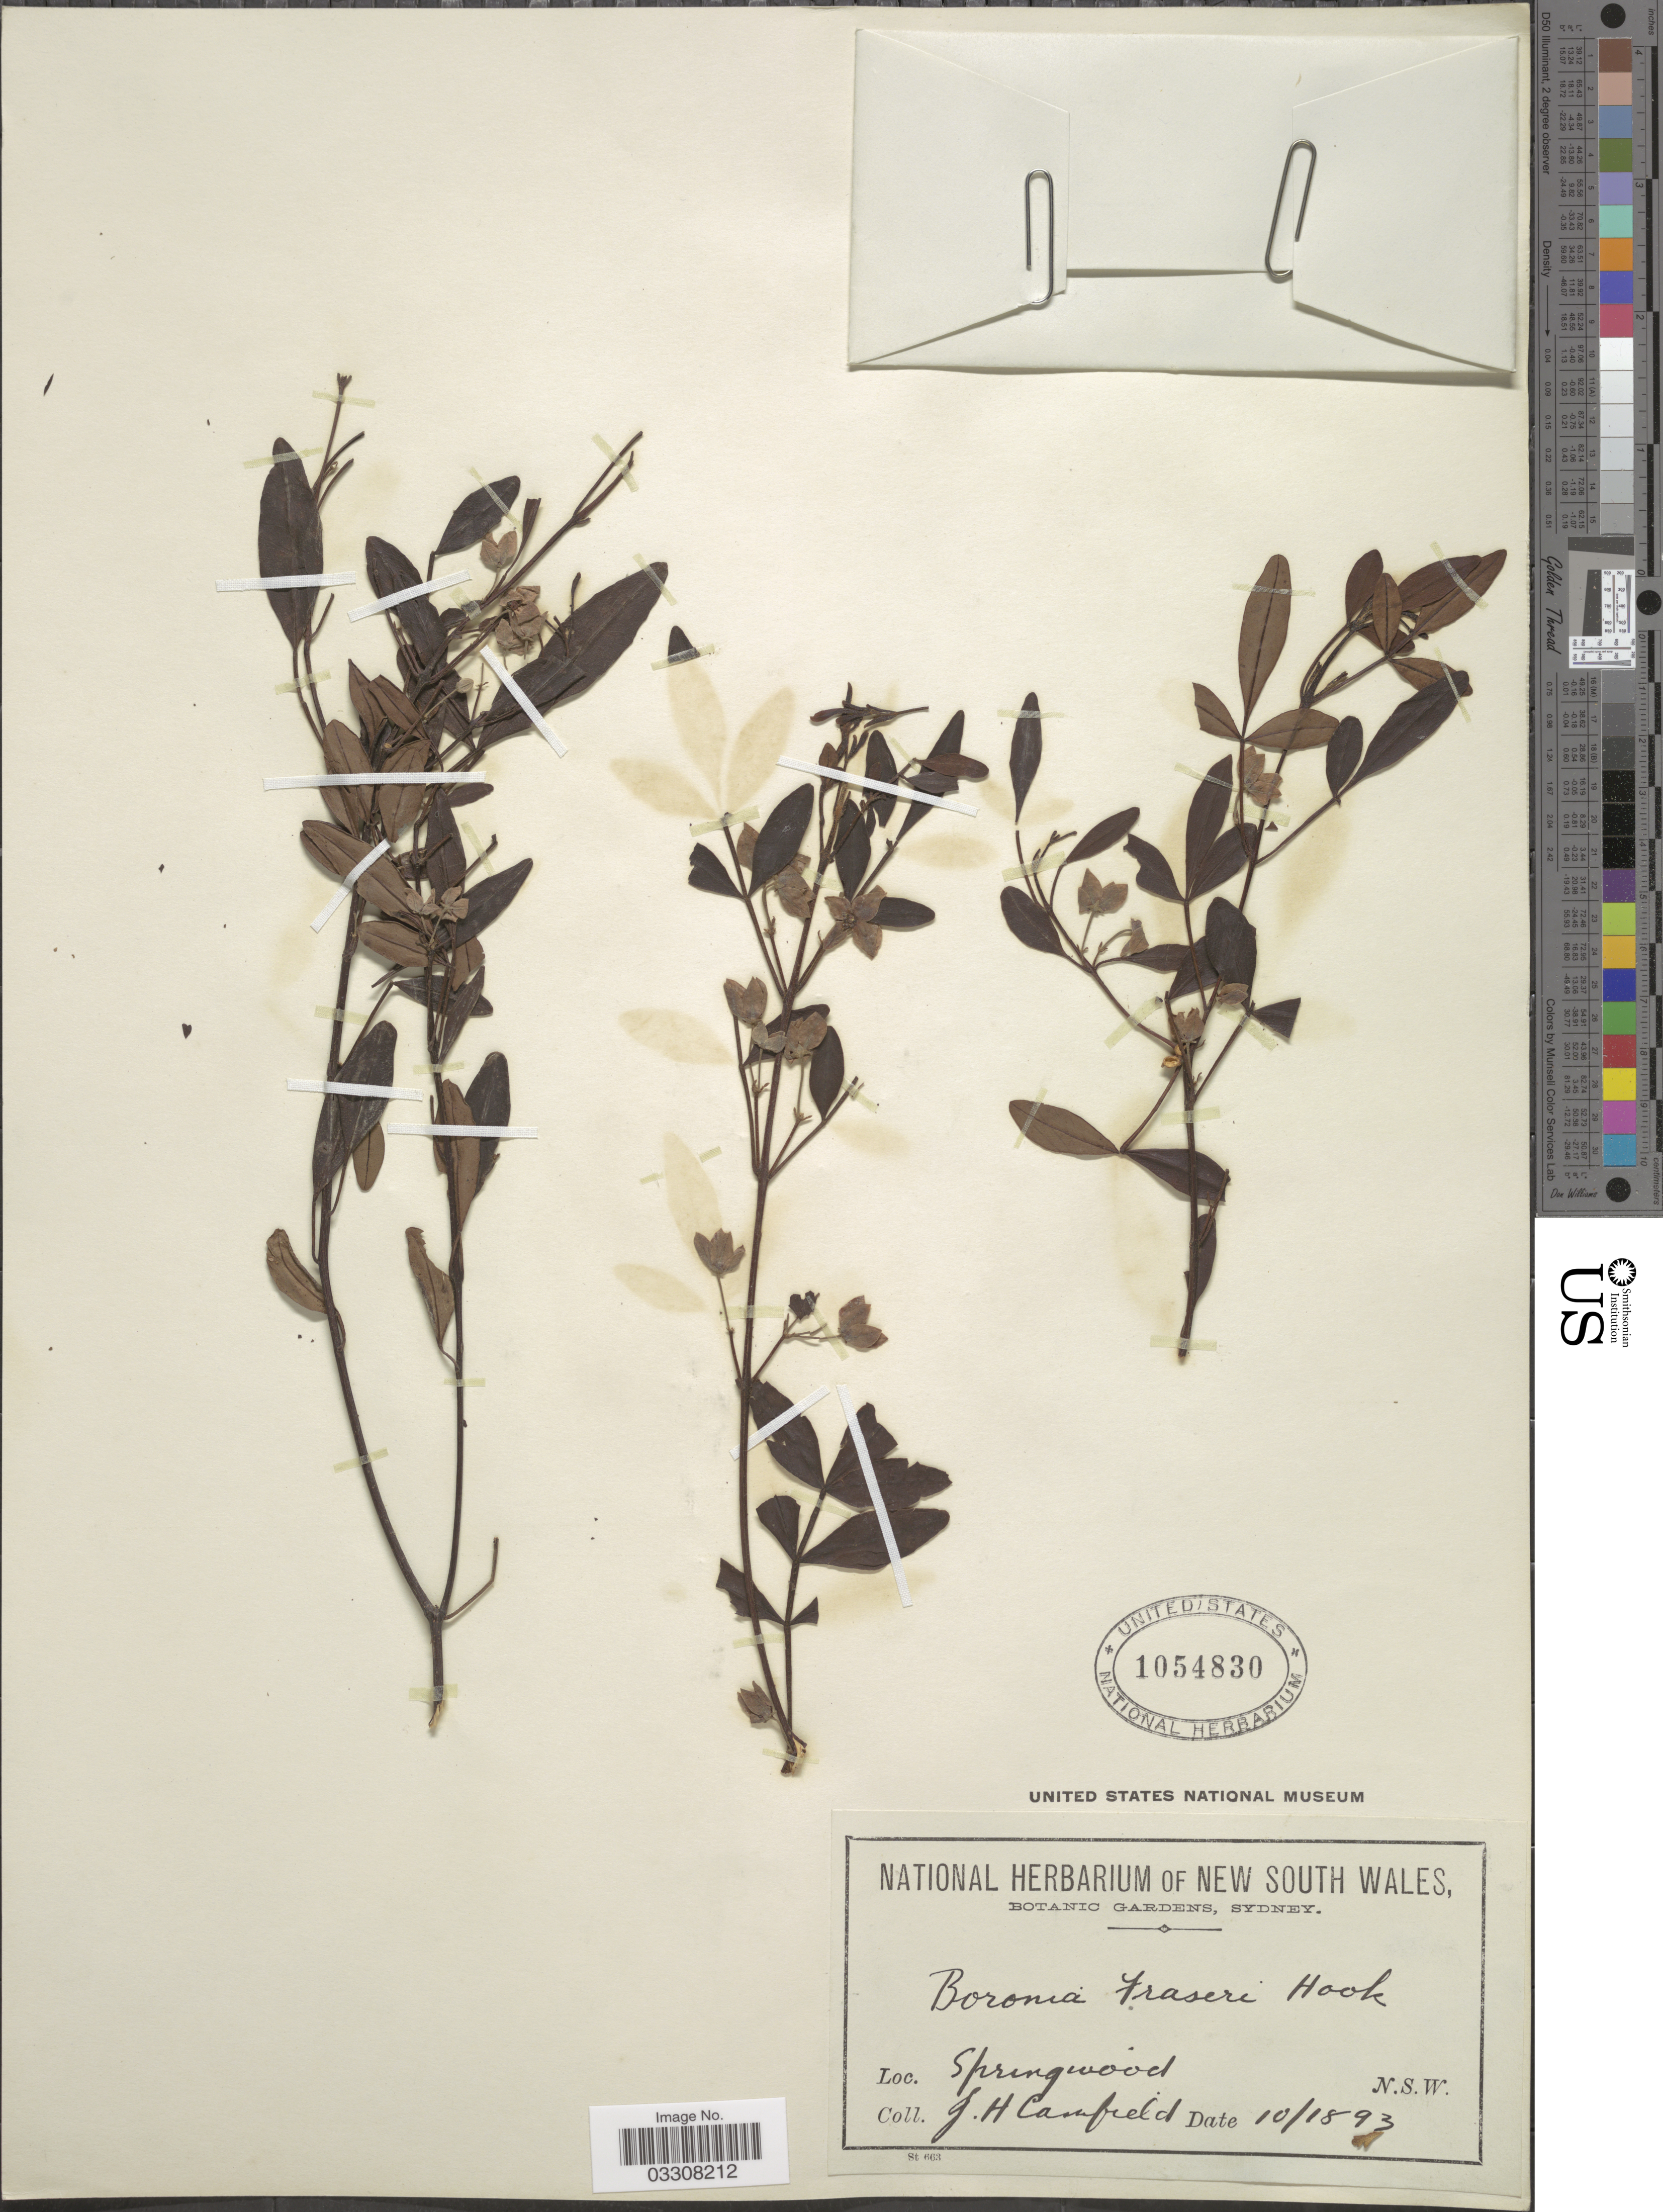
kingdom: Plantae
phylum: Tracheophyta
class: Magnoliopsida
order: Sapindales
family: Rutaceae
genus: Boronia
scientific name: Boronia fraseri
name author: Hook.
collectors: J. Camfield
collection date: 1893-10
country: Australia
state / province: New South Wales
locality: Springwood.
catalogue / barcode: US 1054830